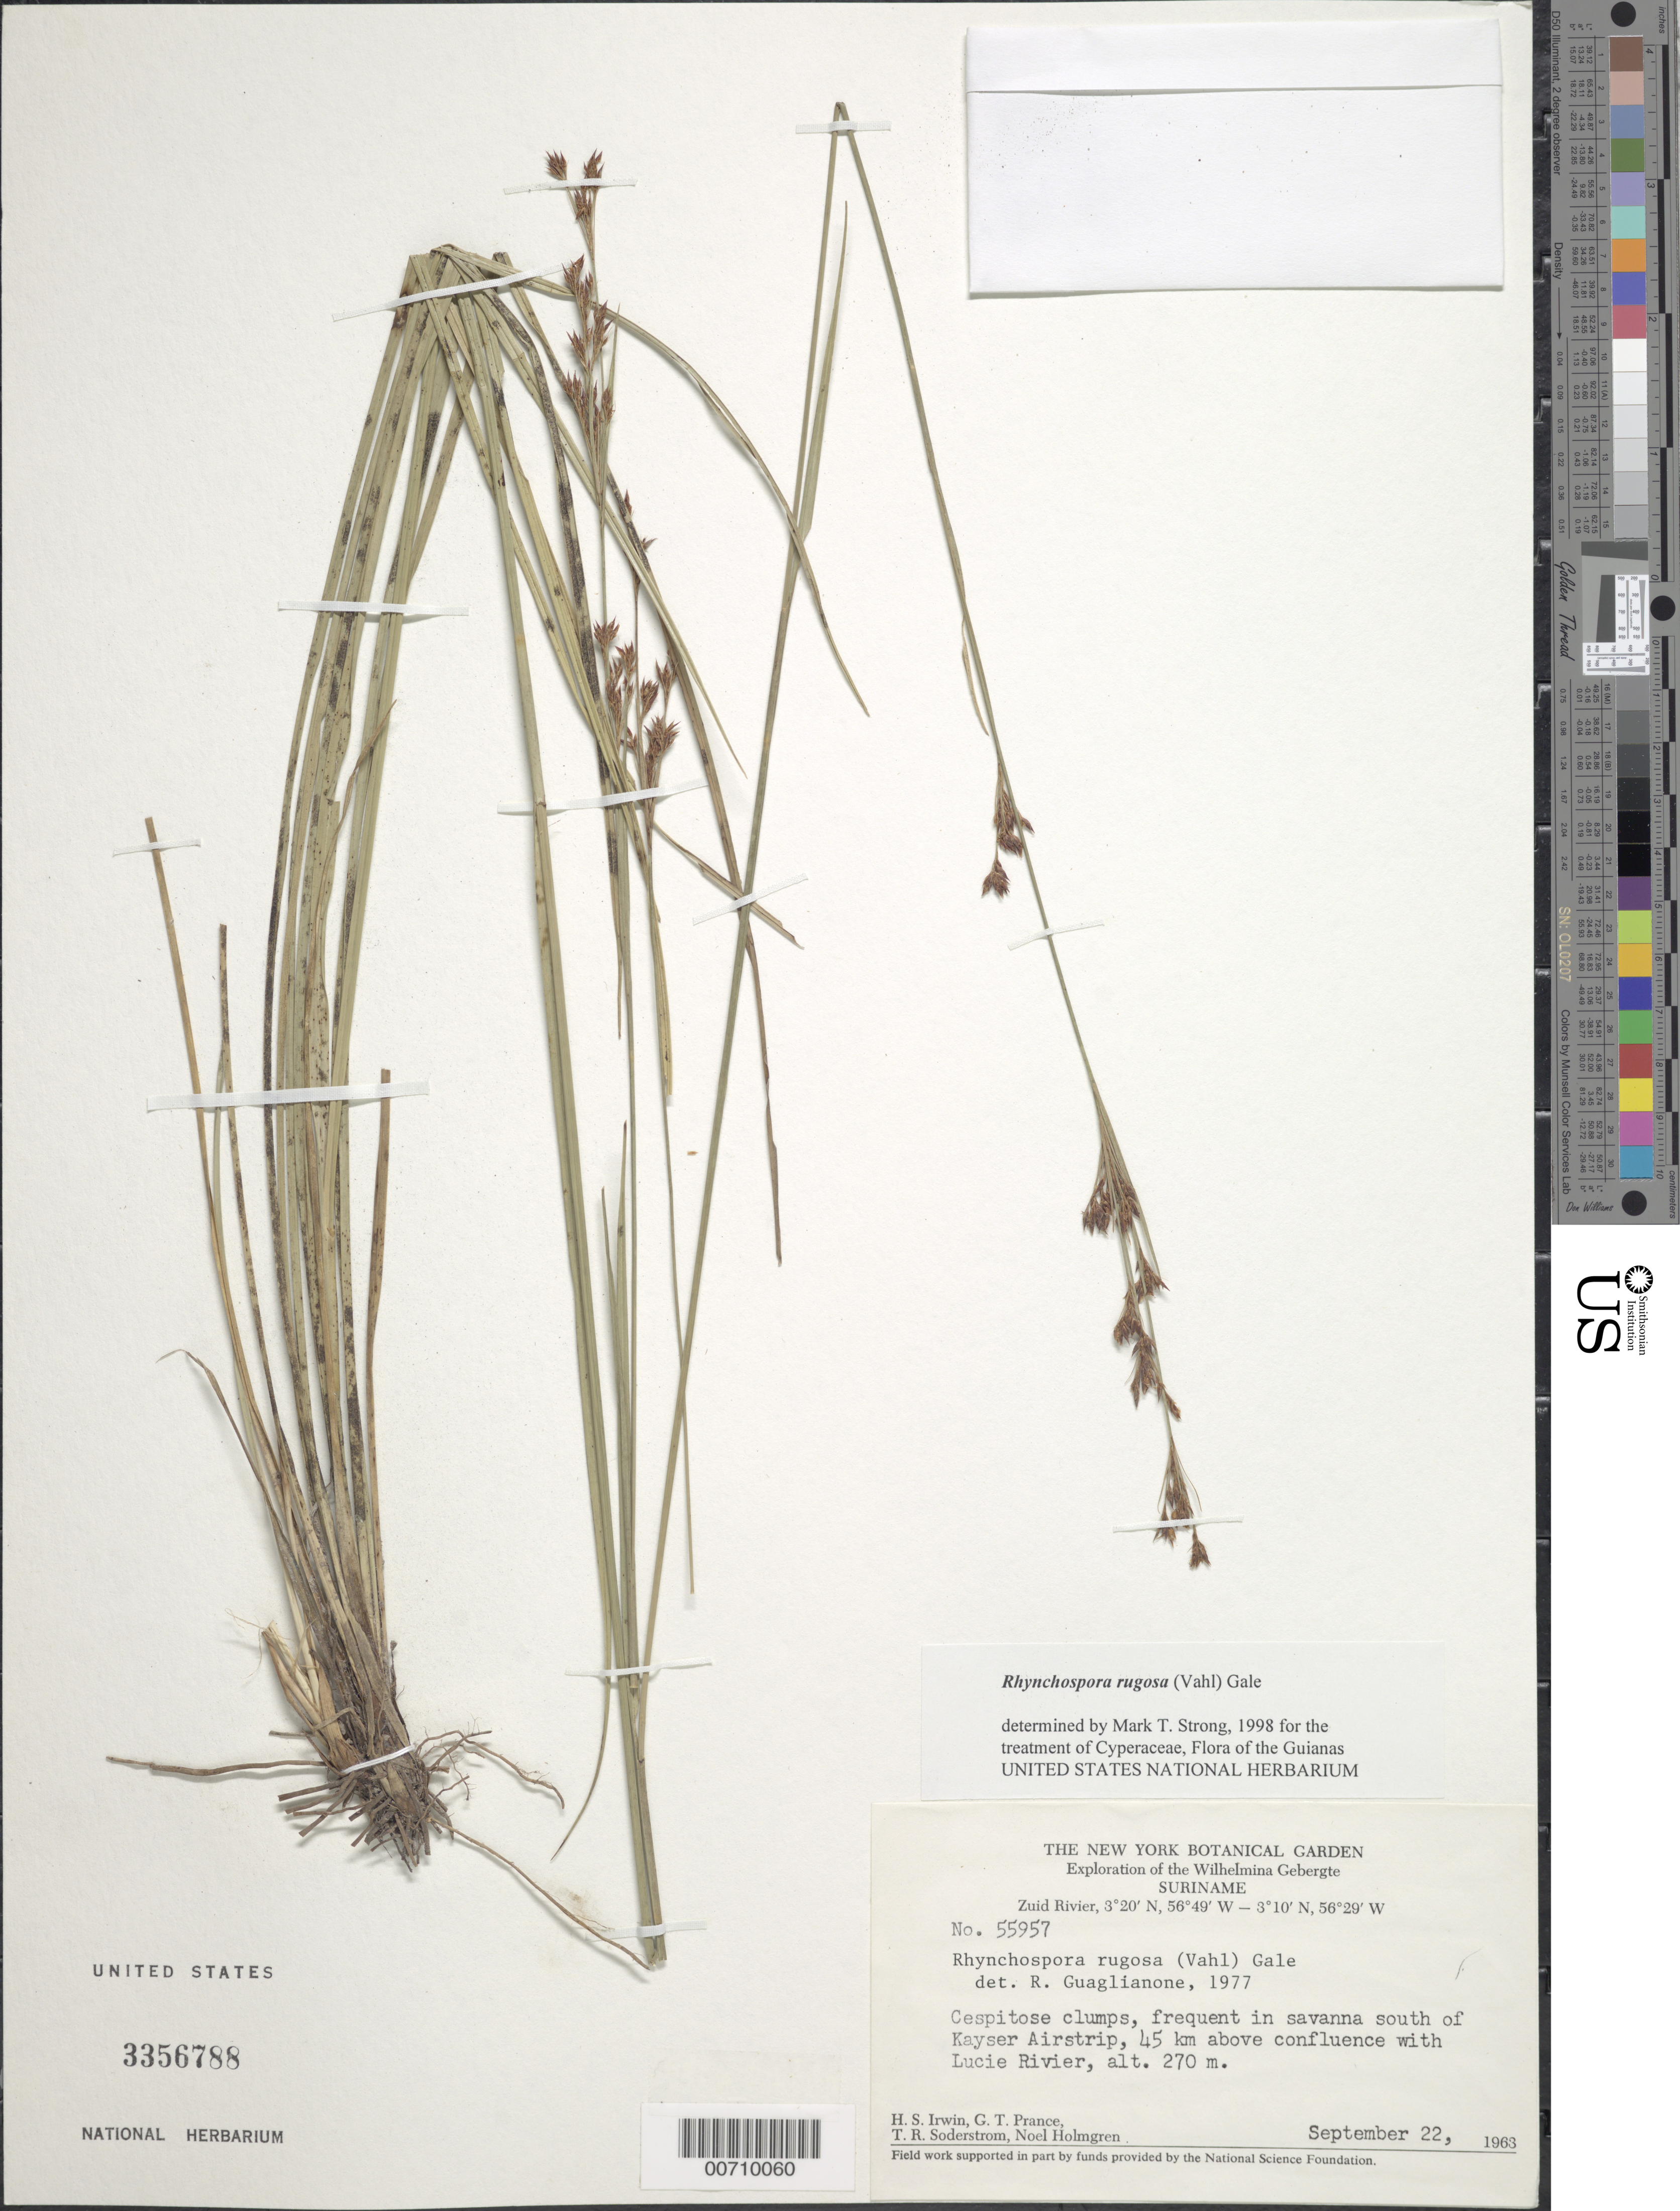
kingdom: Plantae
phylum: Tracheophyta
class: Liliopsida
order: Poales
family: Cyperaceae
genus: Rhynchospora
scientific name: Rhynchospora rugosa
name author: (Vahl) Gale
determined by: Strong, M. T., (US), Smithsonian Institution - National Museum of Natural History (UNITED STATES)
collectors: H. Irwin, G. T. Prance, T. R. Soderstrom & N. H. Holmgren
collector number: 55957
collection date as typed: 22-Sep-63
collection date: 1963-09-22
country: Suriname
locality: Kayser Airstrip, Zuid R., 45 km above confl. with Lucie R., Wilhelmina Gebergte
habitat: Savanna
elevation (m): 270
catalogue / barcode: US 3356788